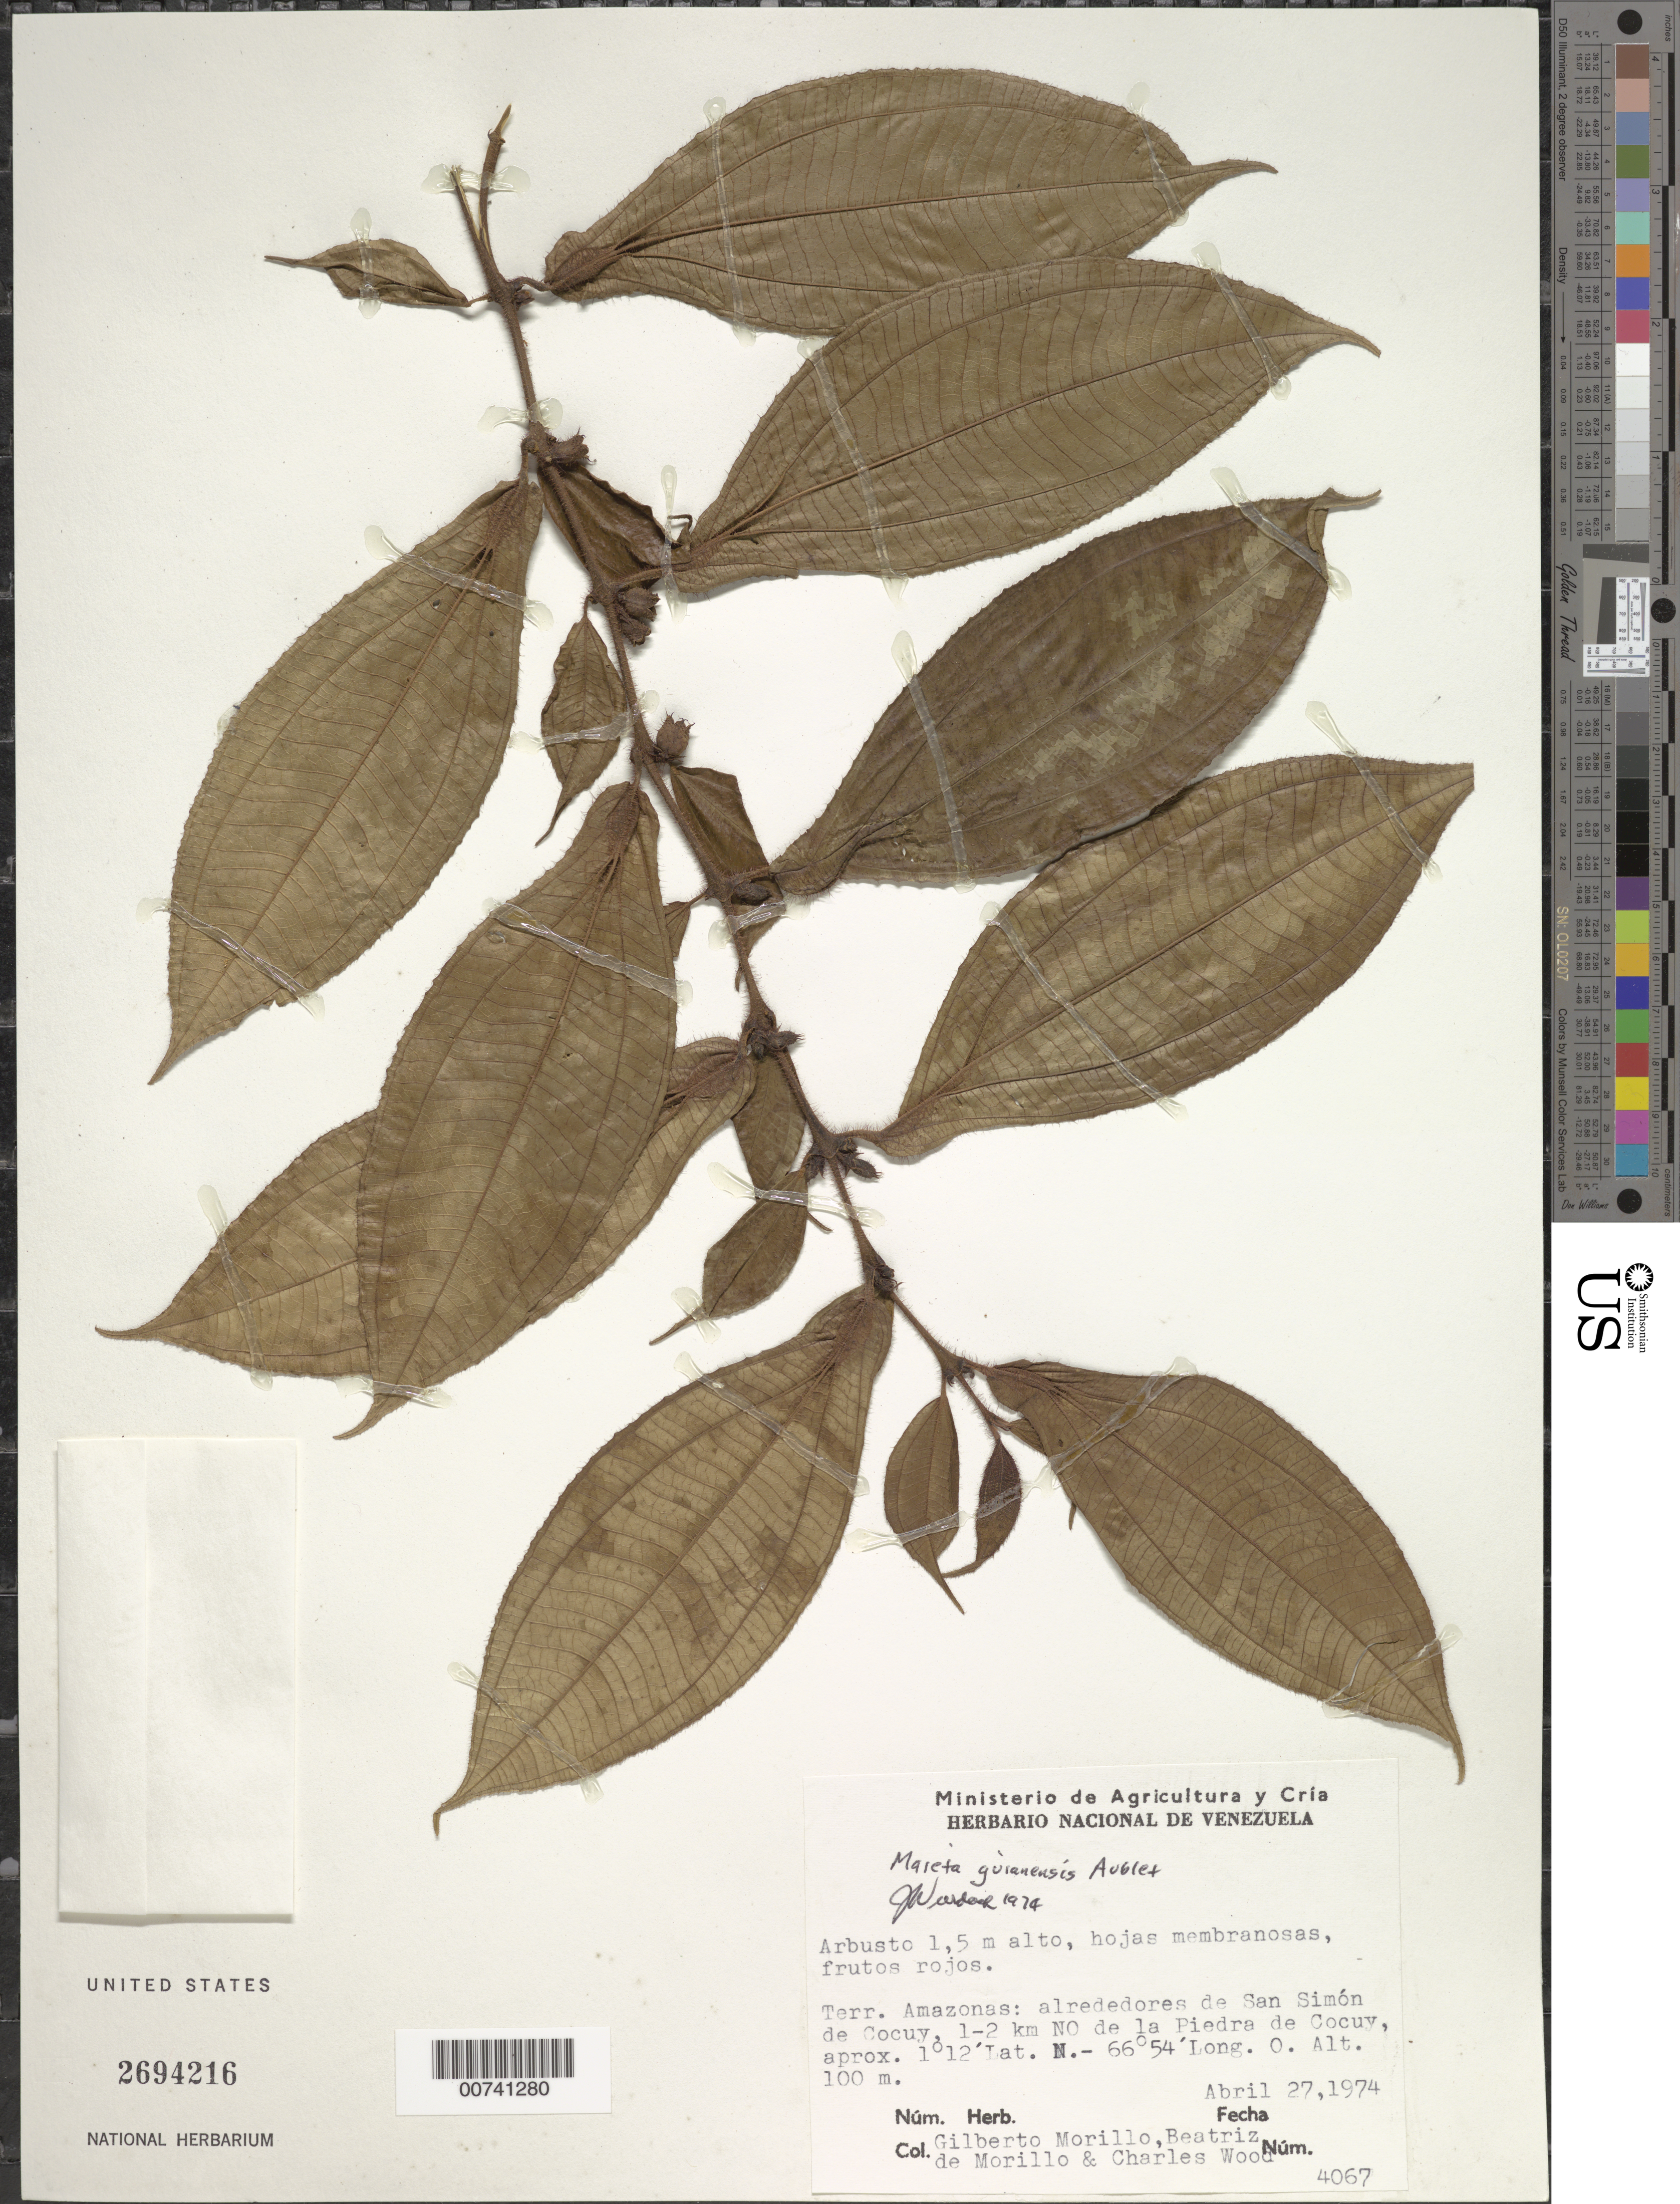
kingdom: Plantae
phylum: Tracheophyta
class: Magnoliopsida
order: Myrtales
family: Melastomataceae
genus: Maieta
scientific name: Maieta guianensis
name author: Aubl.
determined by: Wurdack, John J., (US), US (UNITED STATES)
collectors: G. Morillo, B. Morillo & C. Wood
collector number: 4067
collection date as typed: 27-Apr-74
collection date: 1974-04-27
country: Venezuela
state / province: Amazonas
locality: San Simon de Cocuy, 1-2 km N of Piedra de Cocuy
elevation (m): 100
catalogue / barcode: US 2694216